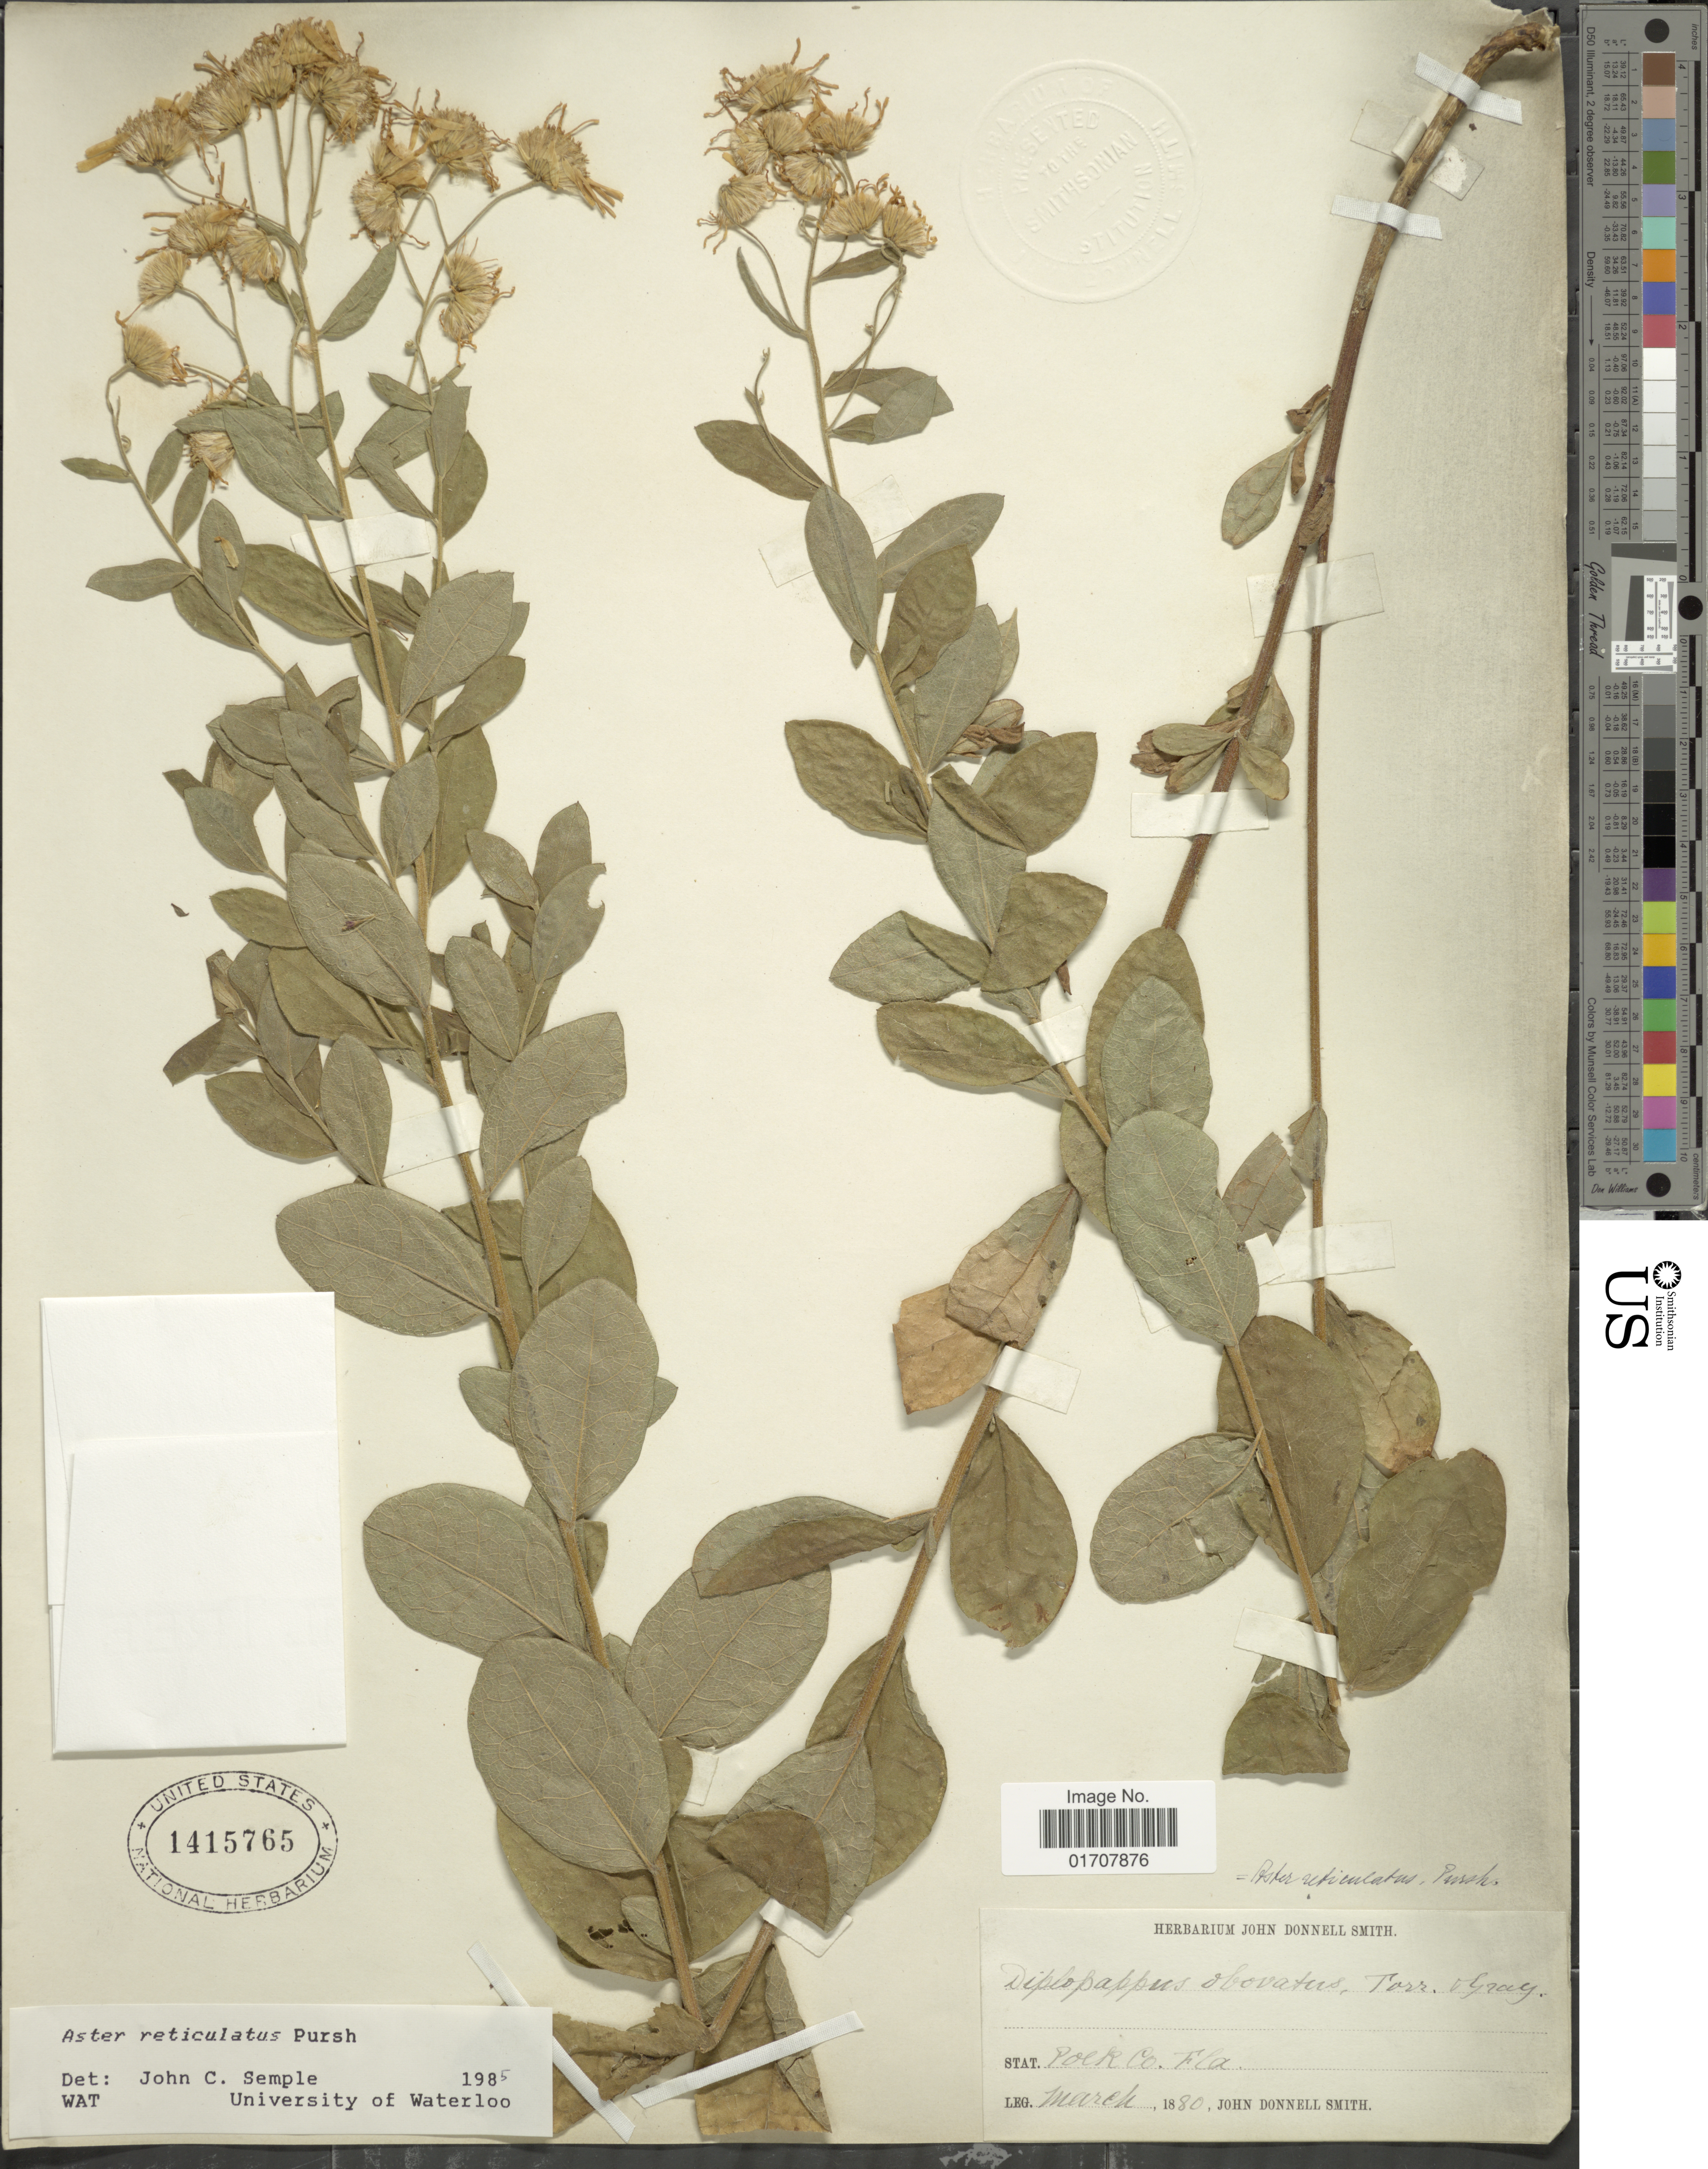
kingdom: Plantae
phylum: Tracheophyta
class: Magnoliopsida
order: Asterales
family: Asteraceae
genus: Oclemena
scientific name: Oclemena reticulata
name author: (Pursh) G.L. Nesom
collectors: J. Donnell Smith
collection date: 1880-03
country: United States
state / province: Florida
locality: Poek Co.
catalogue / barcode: US 1415765